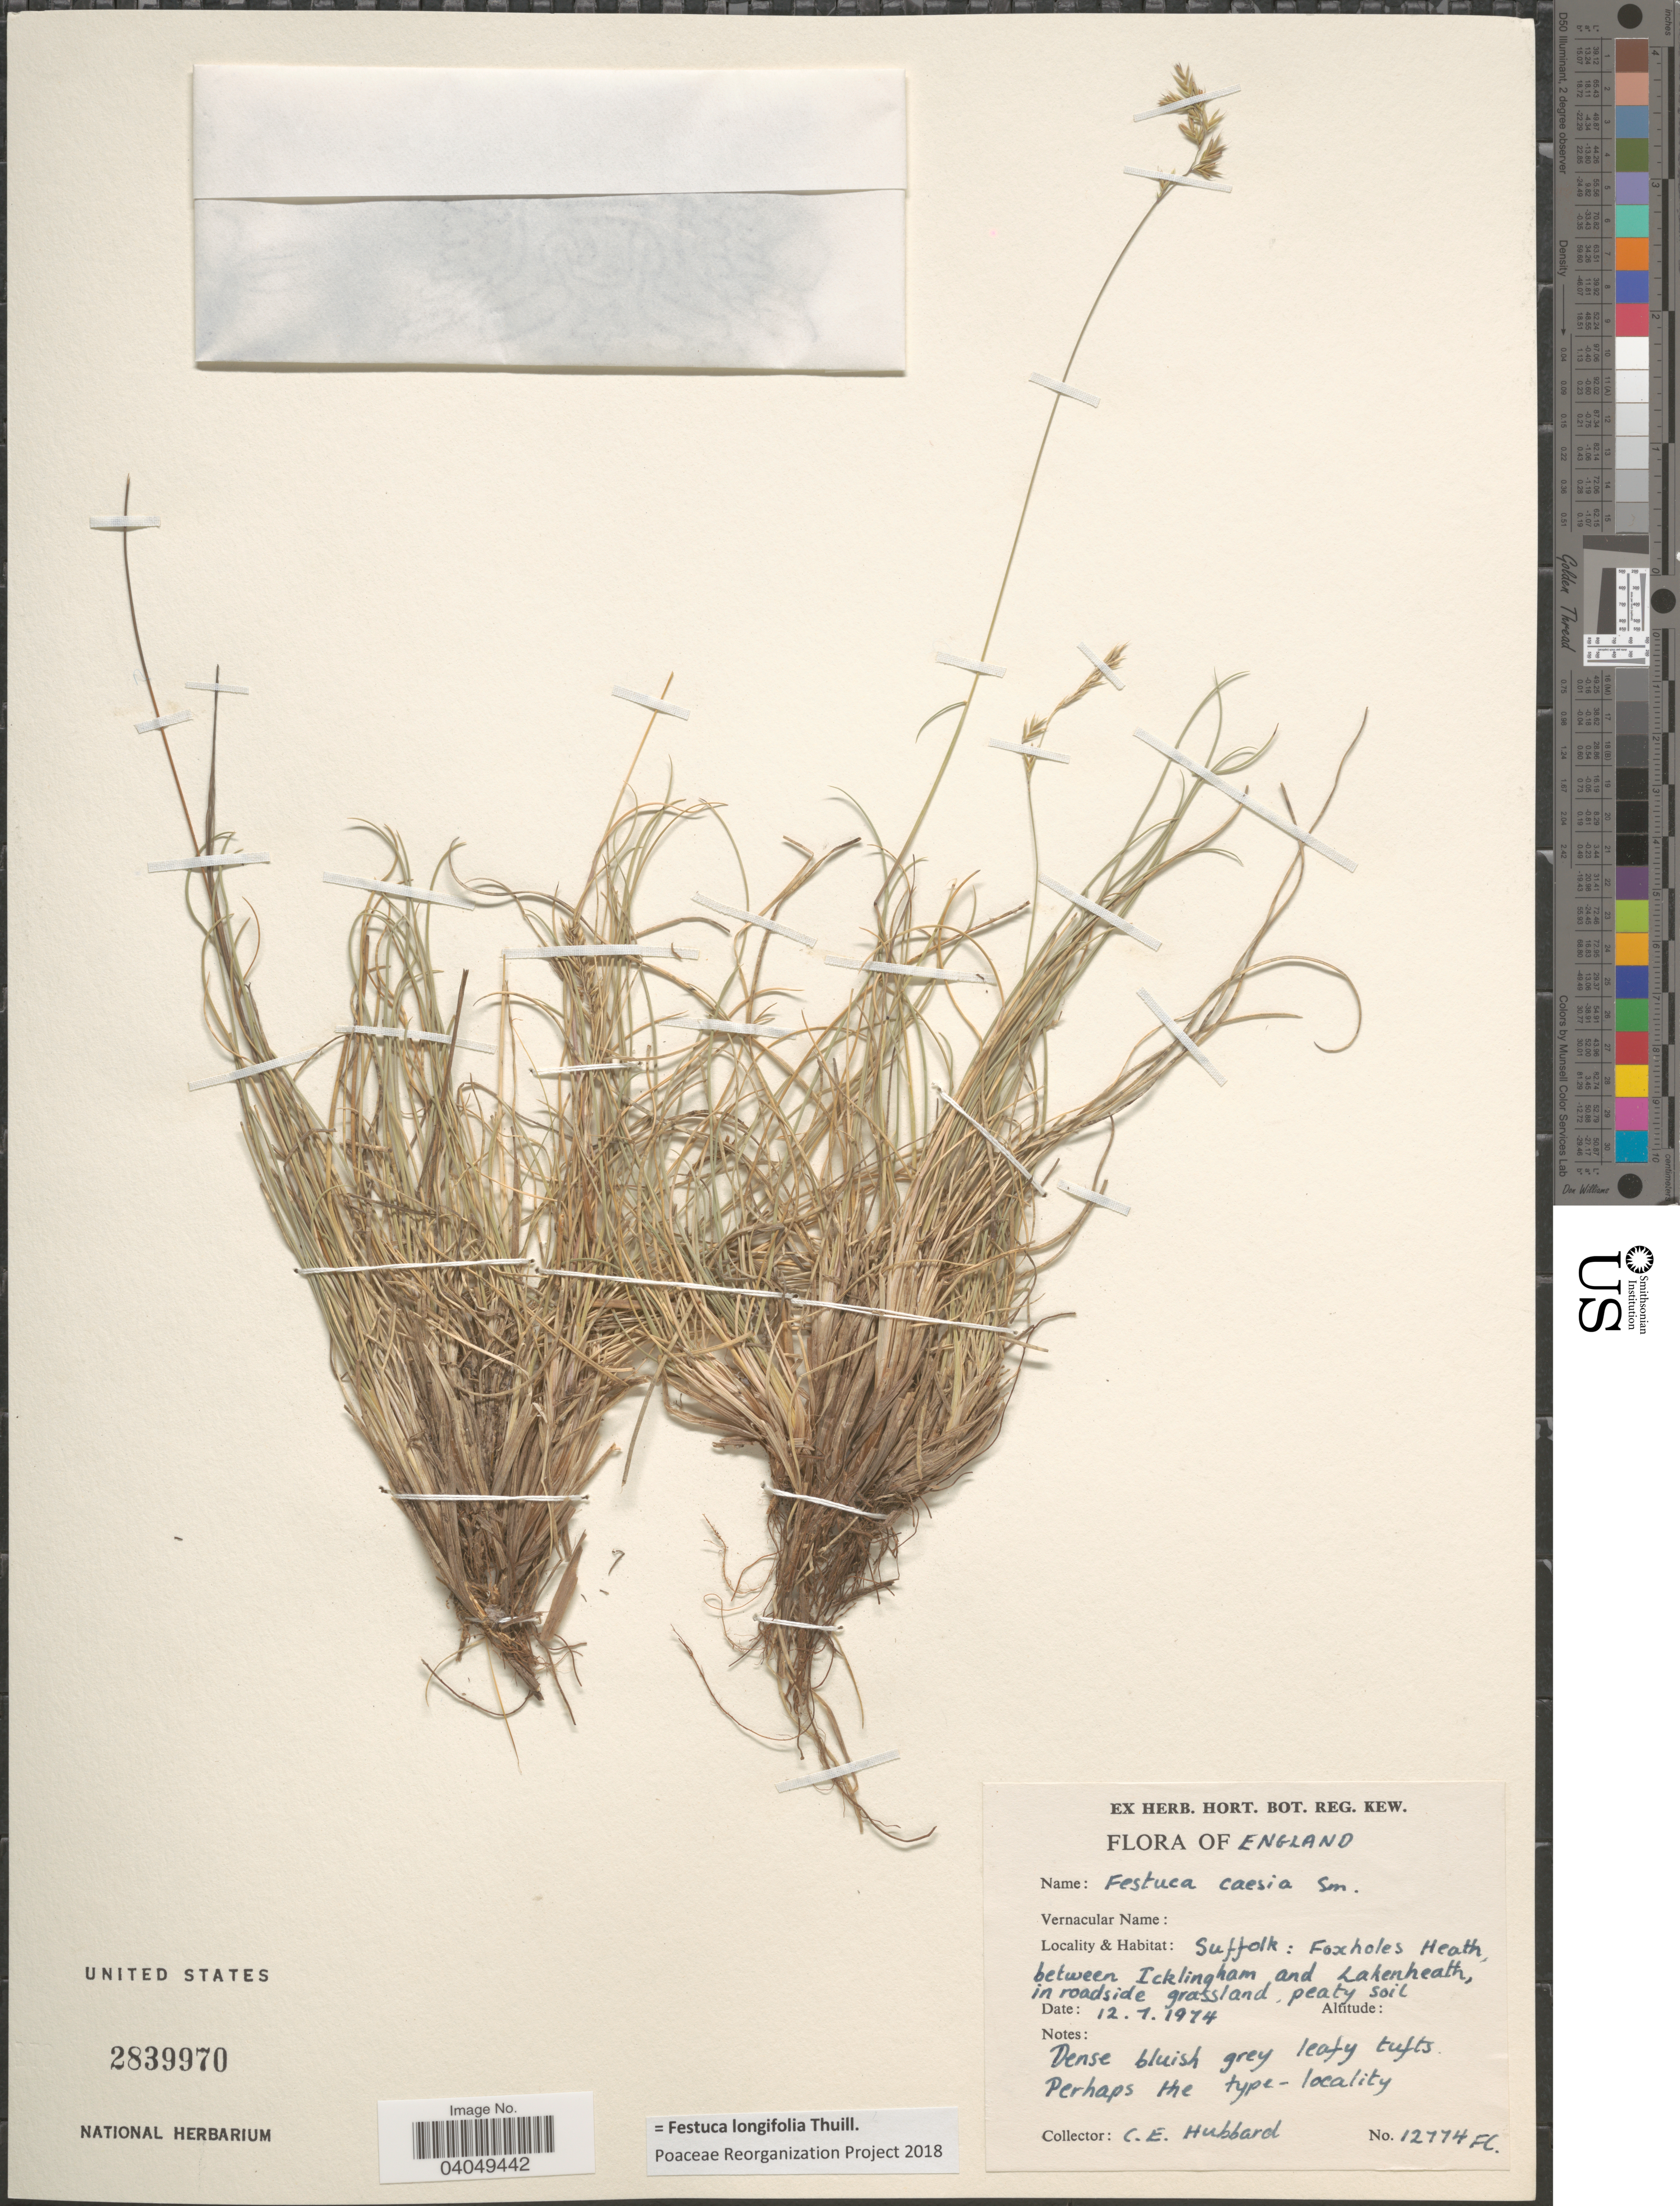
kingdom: Plantae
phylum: Tracheophyta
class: Liliopsida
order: Poales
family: Poaceae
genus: Festuca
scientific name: Festuca longifolia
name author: Thuill.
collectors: C. E. Hubbard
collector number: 12774FL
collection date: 1974-01-12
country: United Kingdom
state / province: England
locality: Suffolk: Foxholes Heath, between Icklingham and Lakenheath.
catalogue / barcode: US 2839970